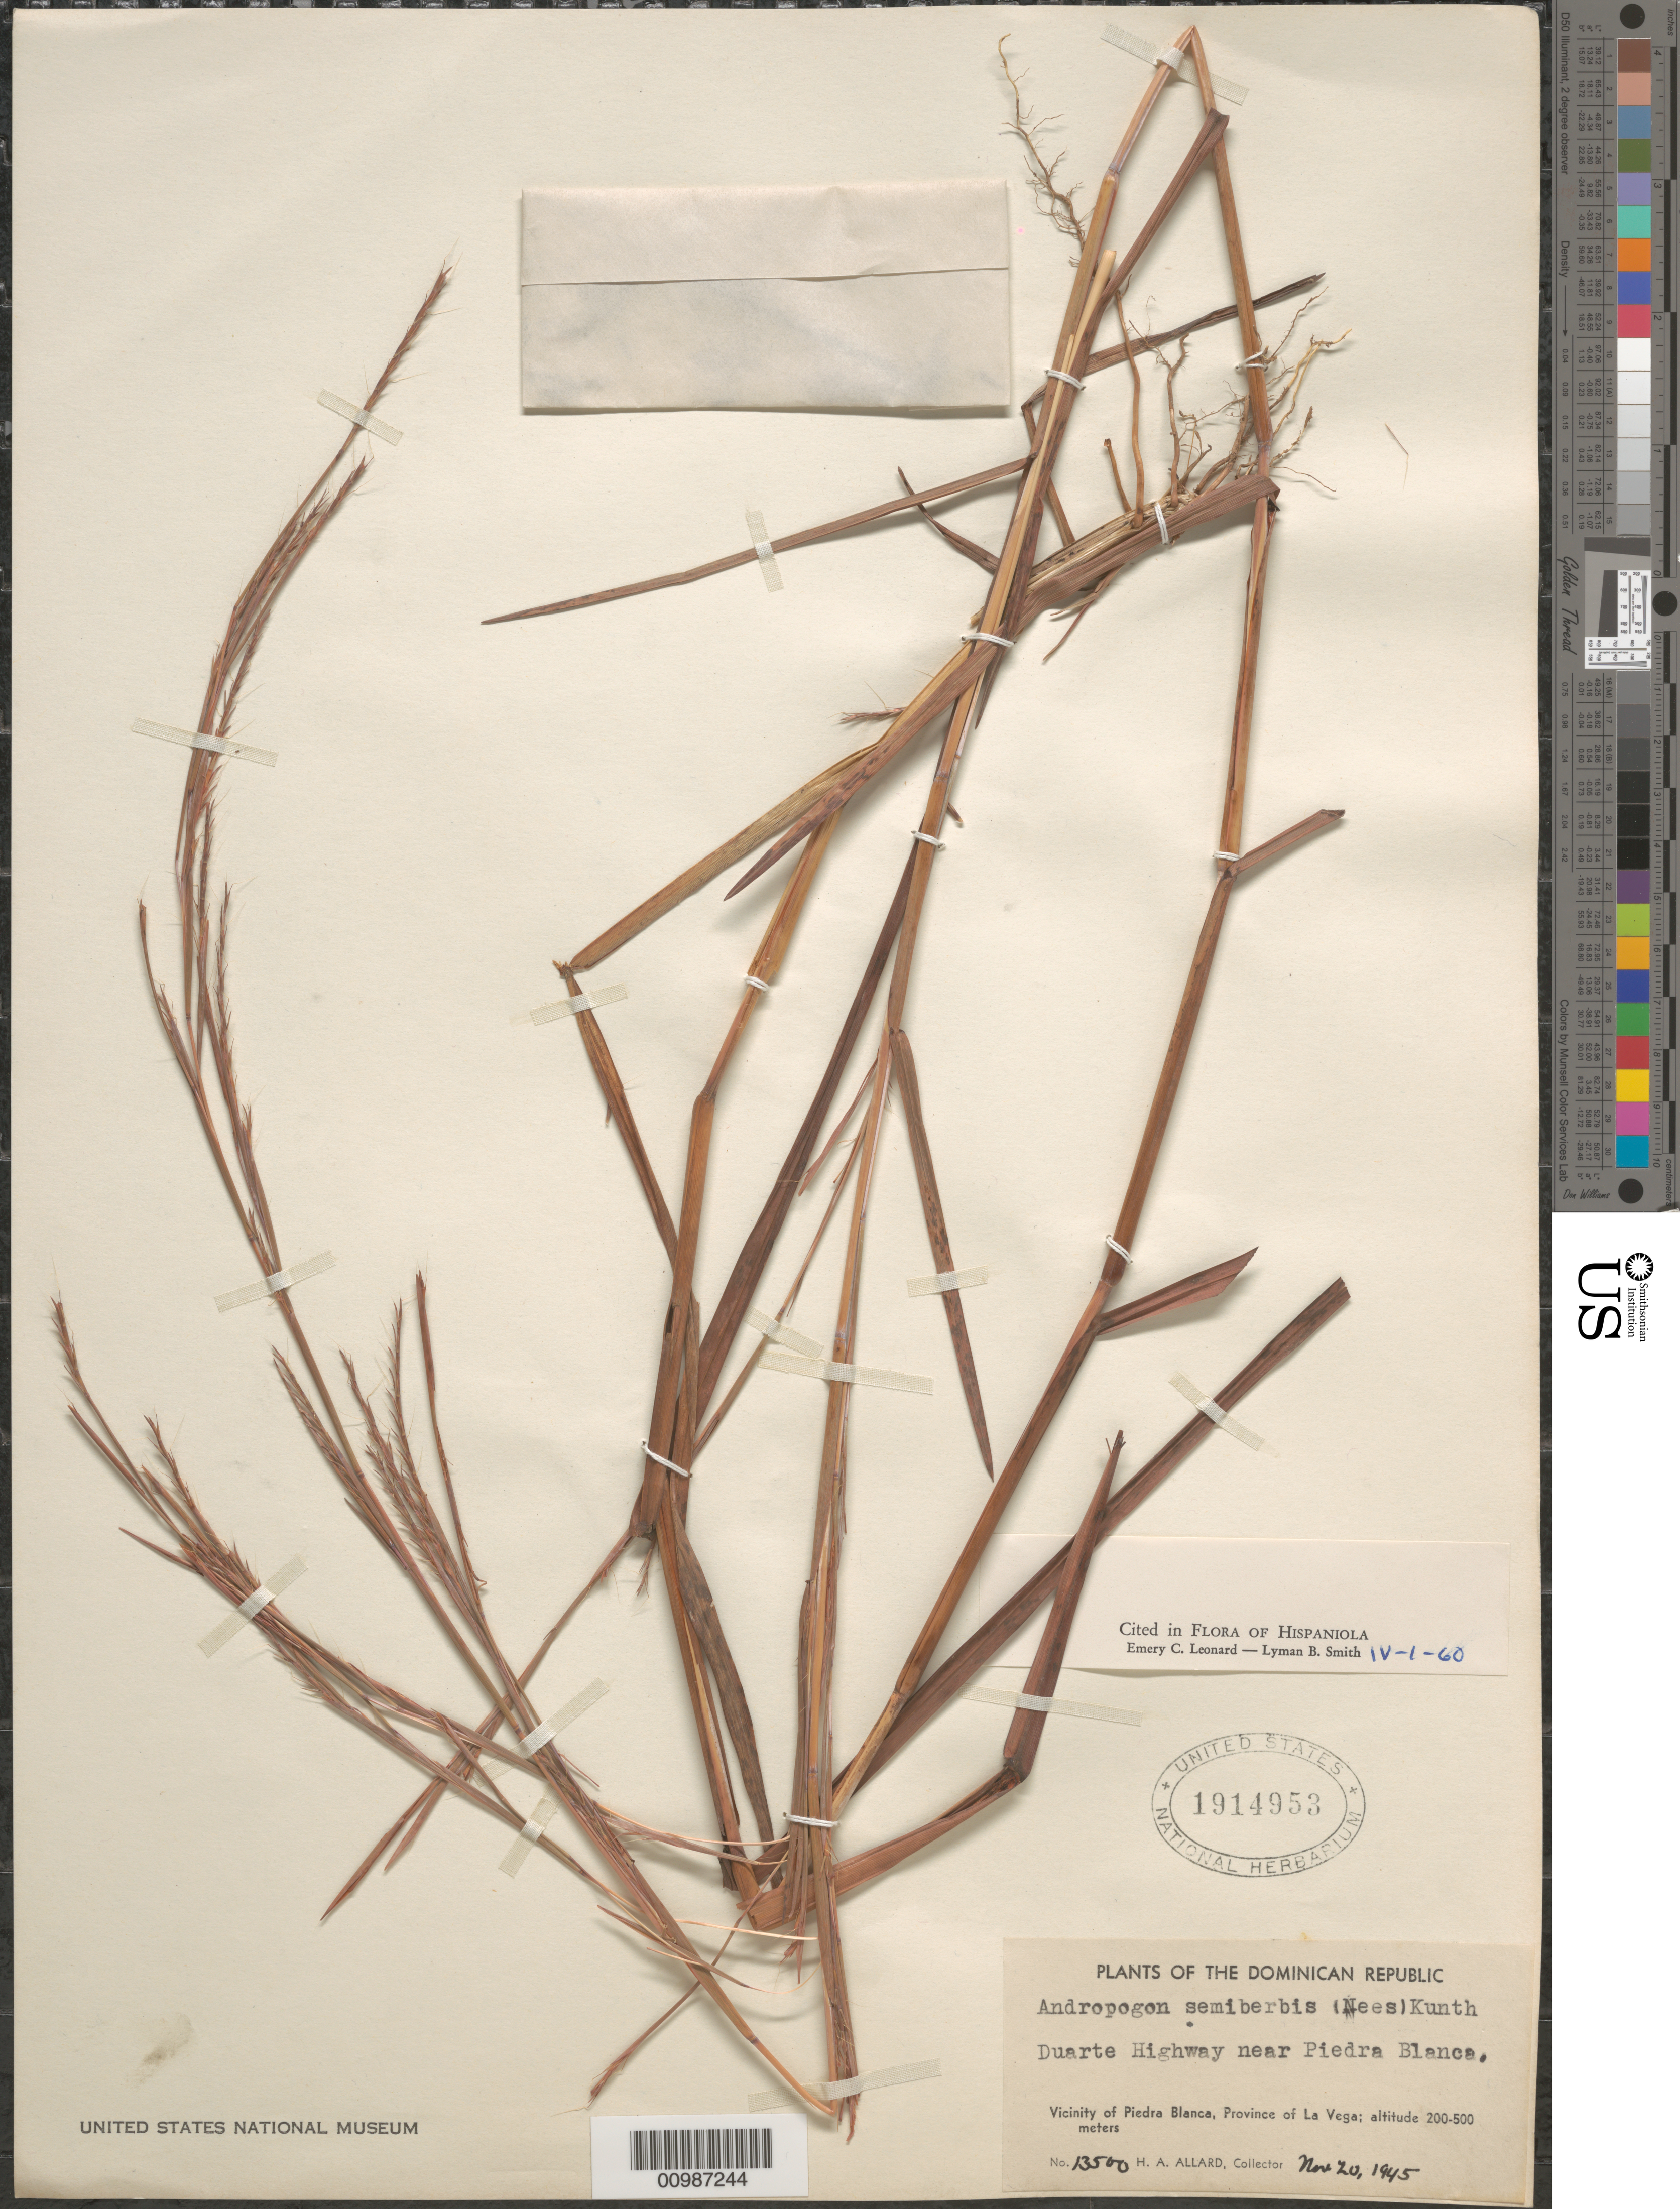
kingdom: Plantae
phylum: Tracheophyta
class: Liliopsida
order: Poales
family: Poaceae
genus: Andropogon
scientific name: Andropogon semiberbis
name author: (Nees) Kunth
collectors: H. A. Allard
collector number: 13500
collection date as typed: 20 Nov 1945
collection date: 1945-11-20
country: Dominican Republic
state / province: La Vega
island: Hispaniola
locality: Vicinity of Piedra Blanca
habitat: pine pasture along road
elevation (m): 200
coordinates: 0 N, 0 E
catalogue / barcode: US 1914953